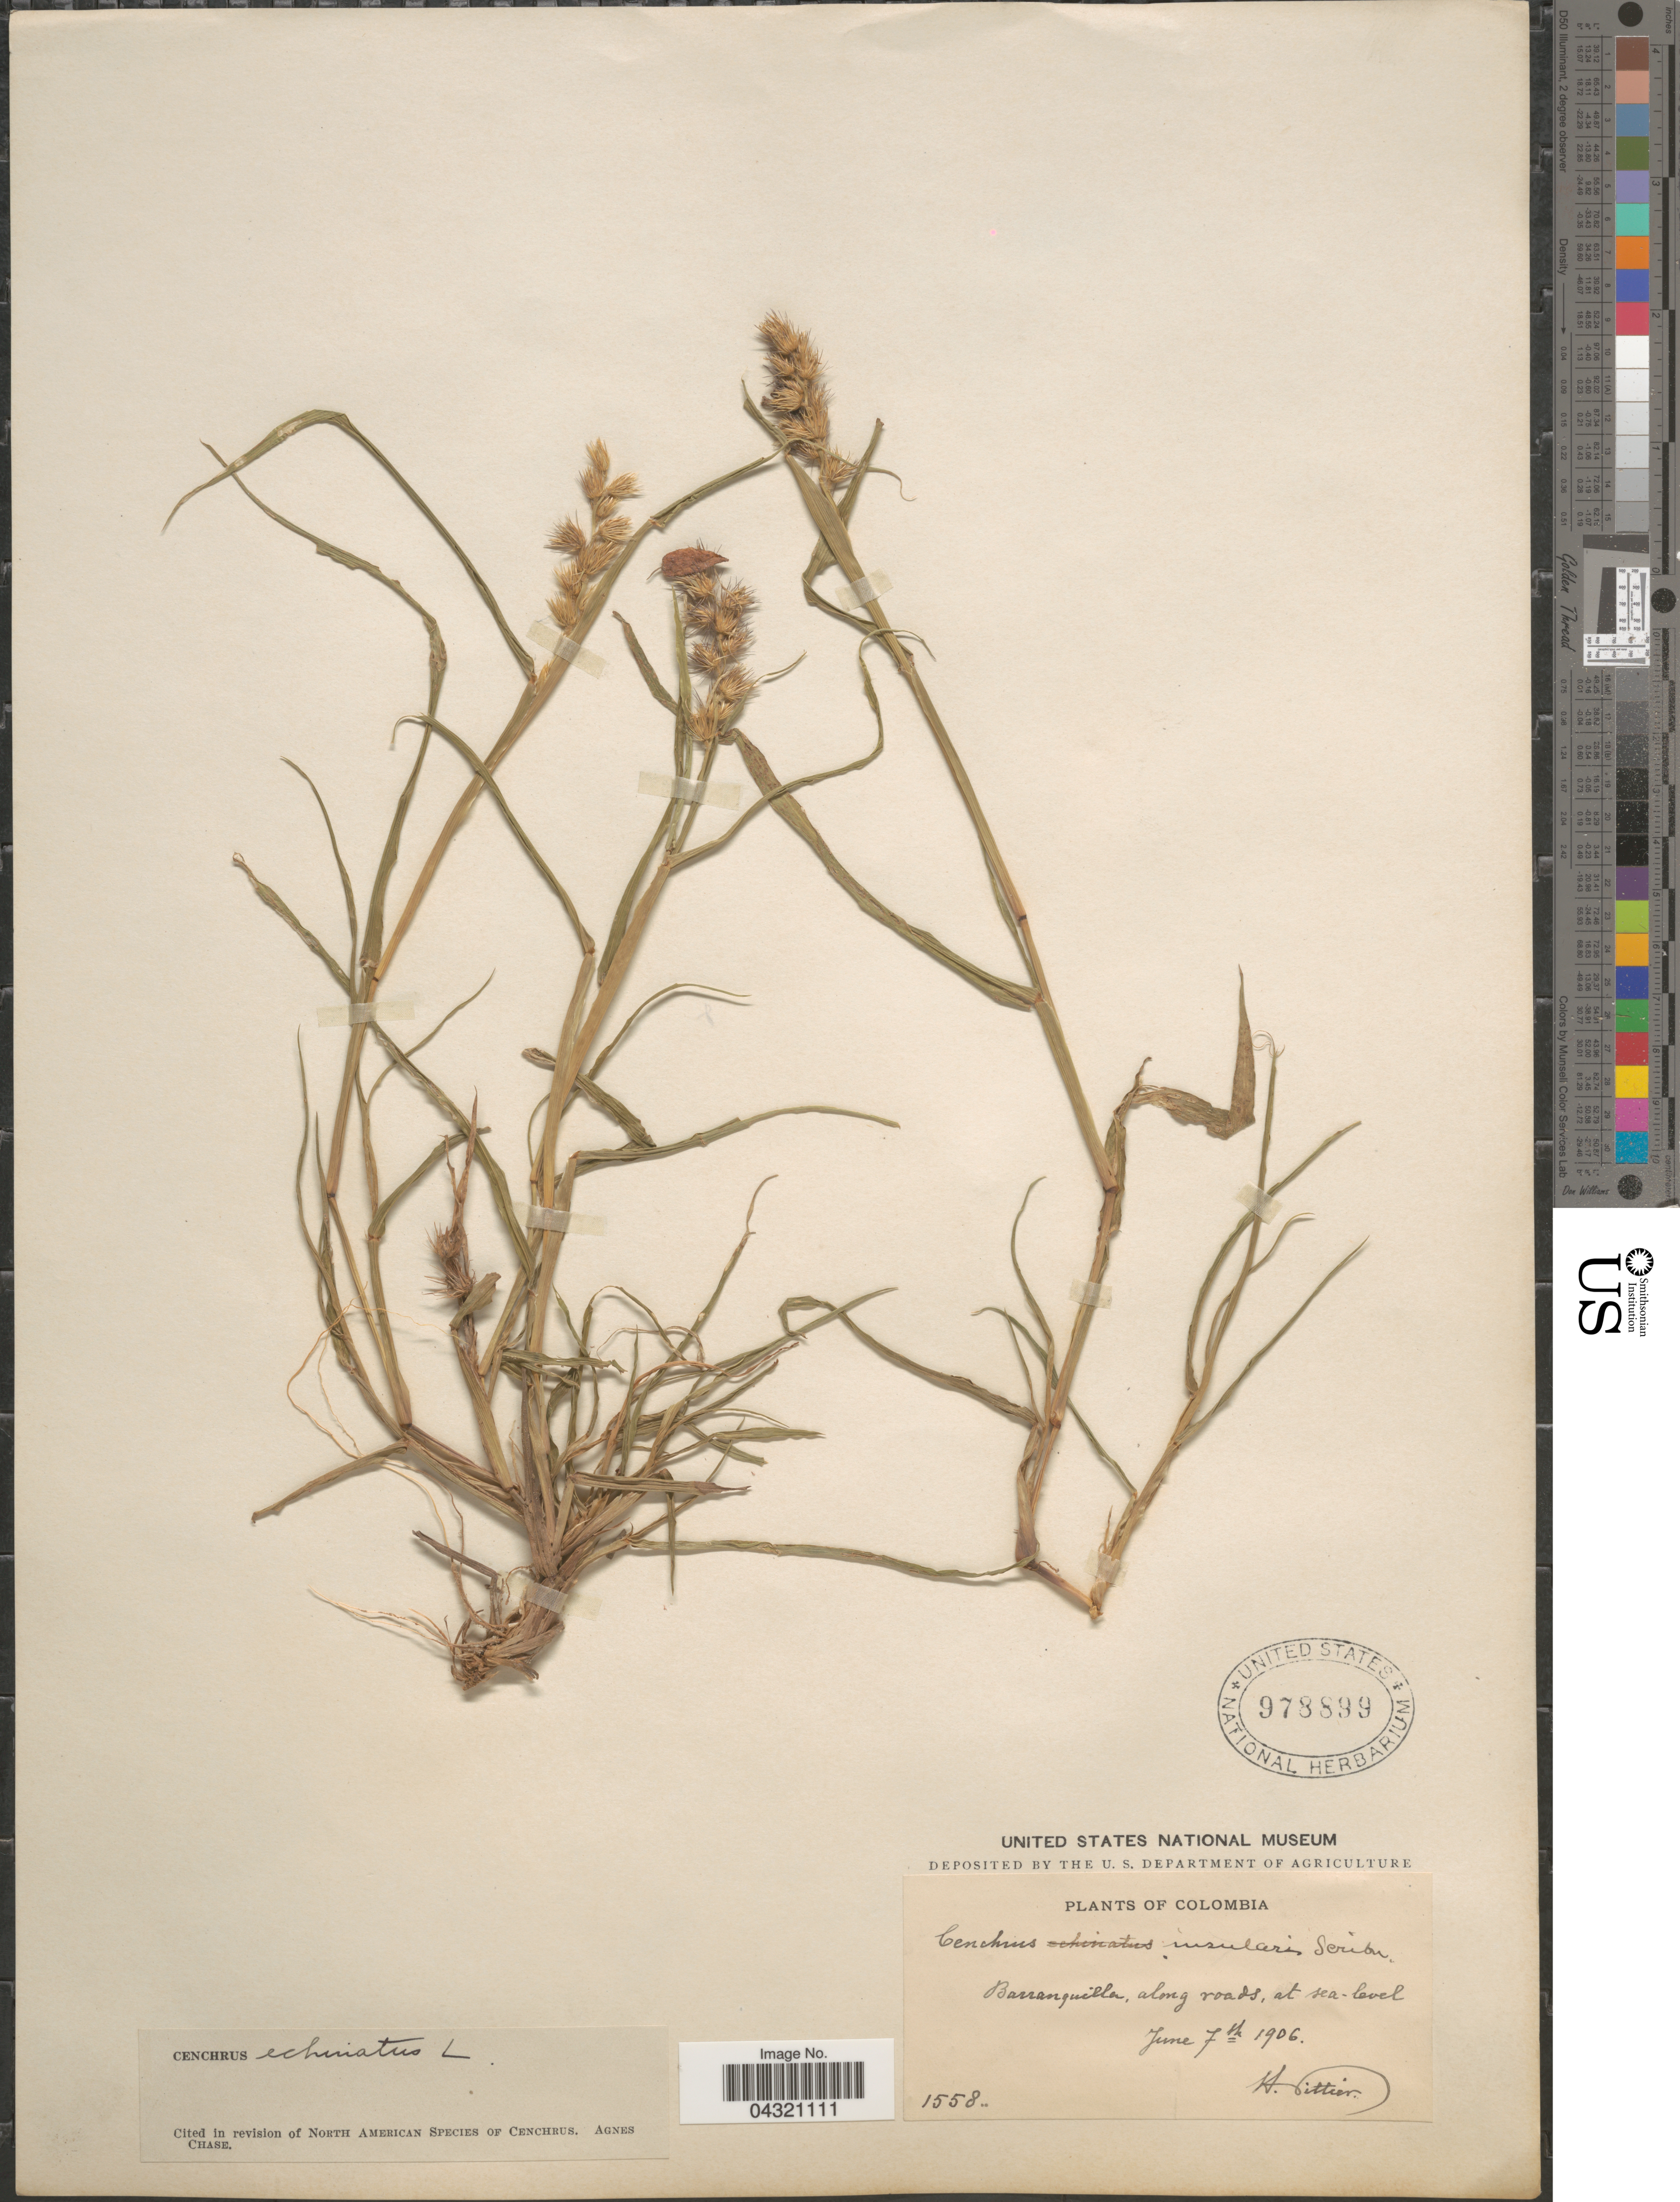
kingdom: Plantae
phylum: Tracheophyta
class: Liliopsida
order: Poales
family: Poaceae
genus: Cenchrus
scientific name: Cenchrus echinatus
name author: L.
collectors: H. F. Pittier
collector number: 1558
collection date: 1906-06-07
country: Colombia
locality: Barranquilla, along roads.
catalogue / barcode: US 978899